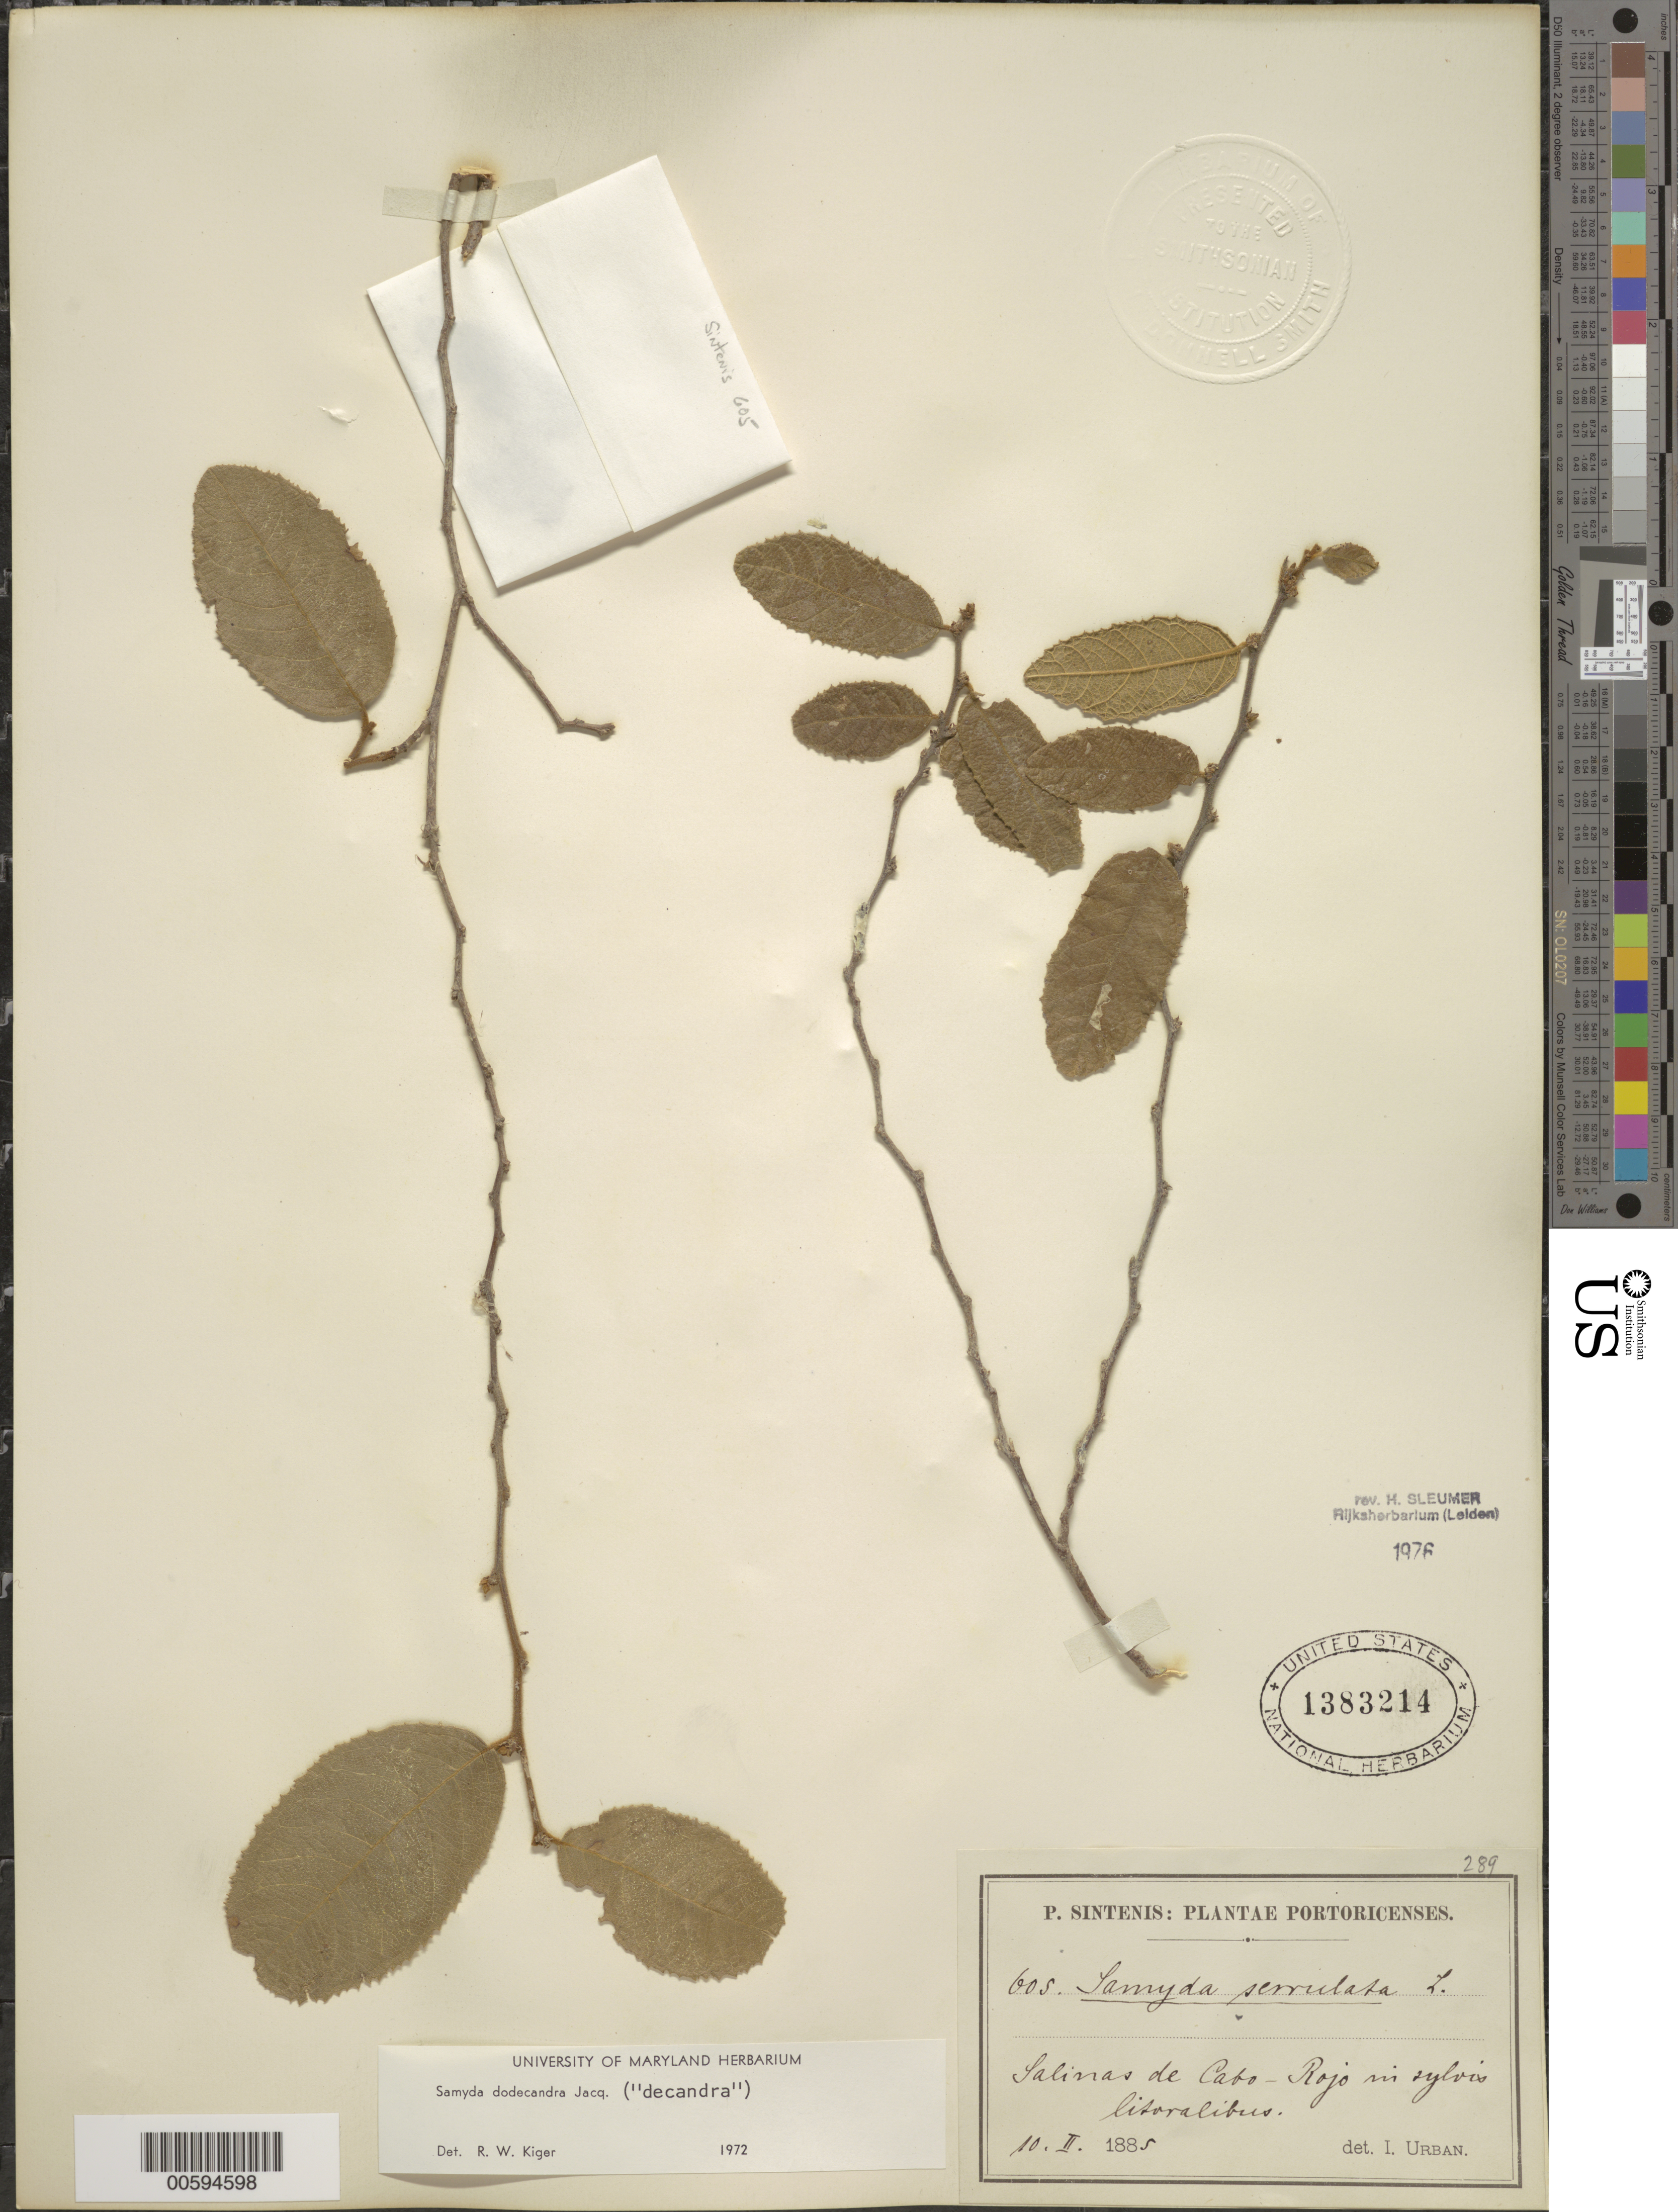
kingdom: Plantae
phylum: Tracheophyta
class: Magnoliopsida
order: Malpighiales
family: Salicaceae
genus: Casearia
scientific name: Casearia dodecandra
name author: (Jacq.) T. Samar. & M.H. Alford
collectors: P. Sintenis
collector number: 605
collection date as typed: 10 Feb 1885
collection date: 1885-02-10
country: Puerto Rico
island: Greater Antilles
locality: Salinas de Cabo-Rojo, in sylvis litoralibus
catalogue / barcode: US 1383214